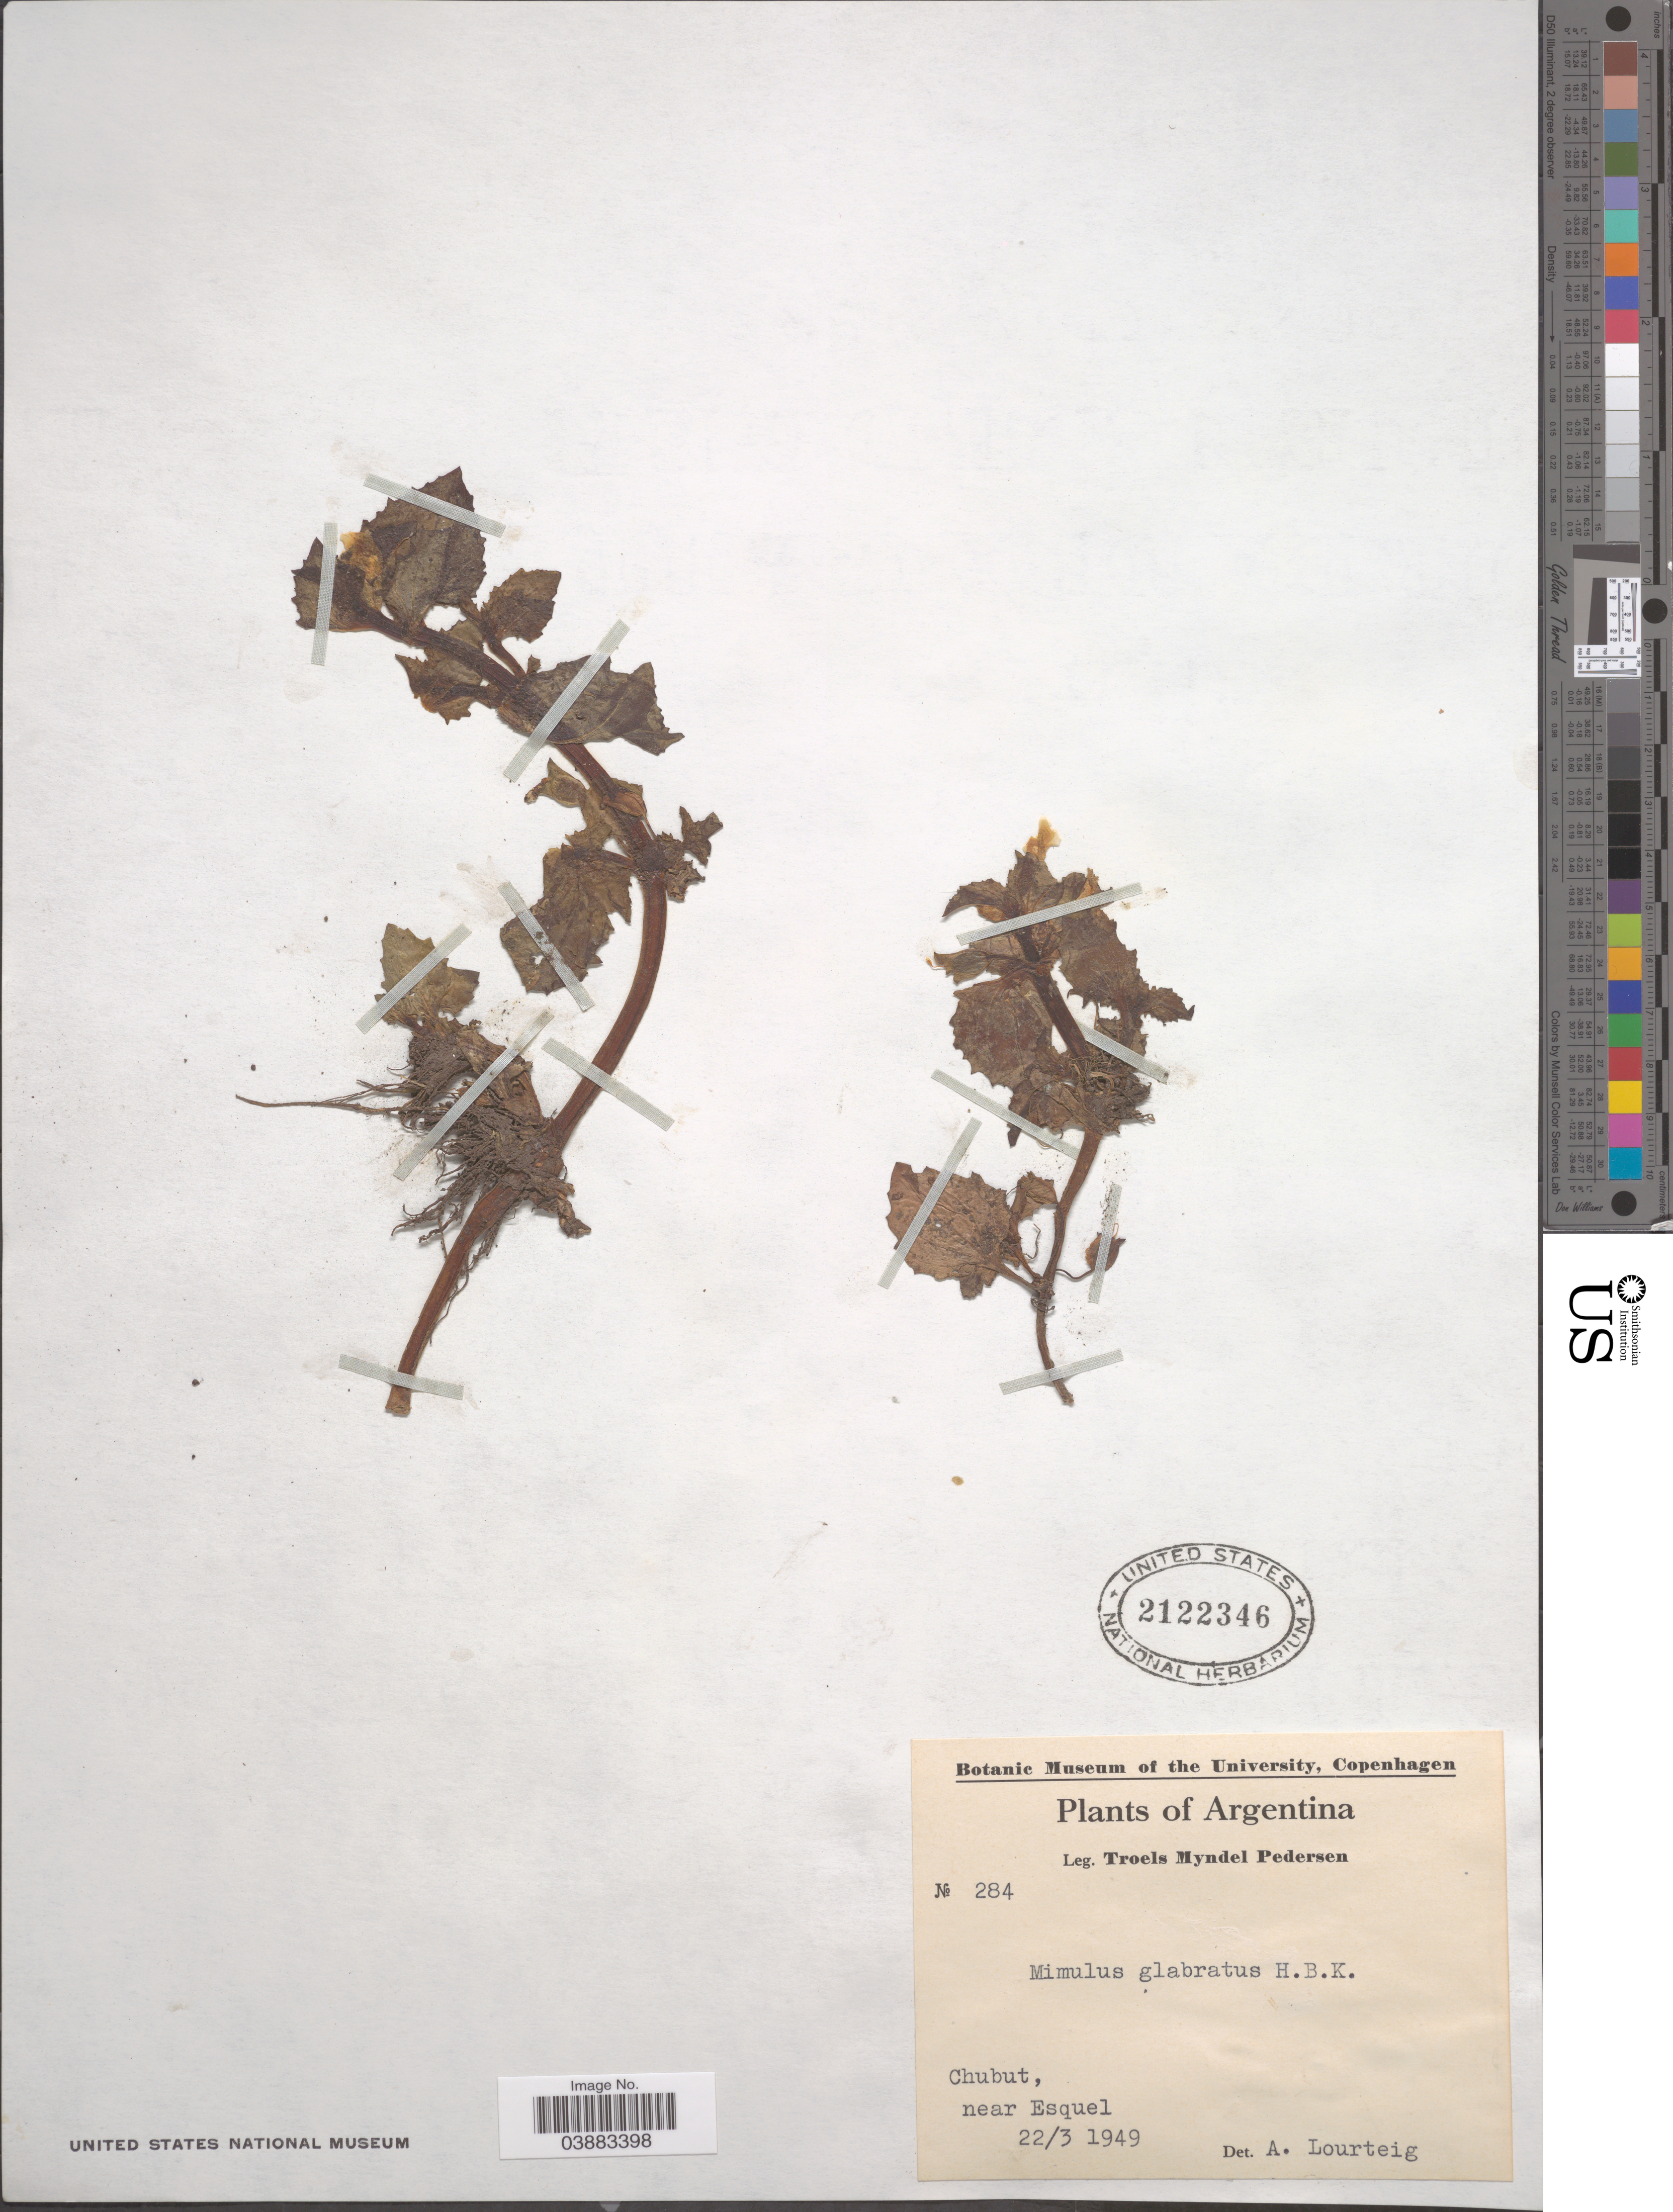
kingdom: Plantae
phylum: Tracheophyta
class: Magnoliopsida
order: Lamiales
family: Phrymaceae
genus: Mimulus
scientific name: Mimulus glabratus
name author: Kunth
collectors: T. Pederson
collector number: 284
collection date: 1949-03-22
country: Argentina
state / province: Chubut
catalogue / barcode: US 2122346